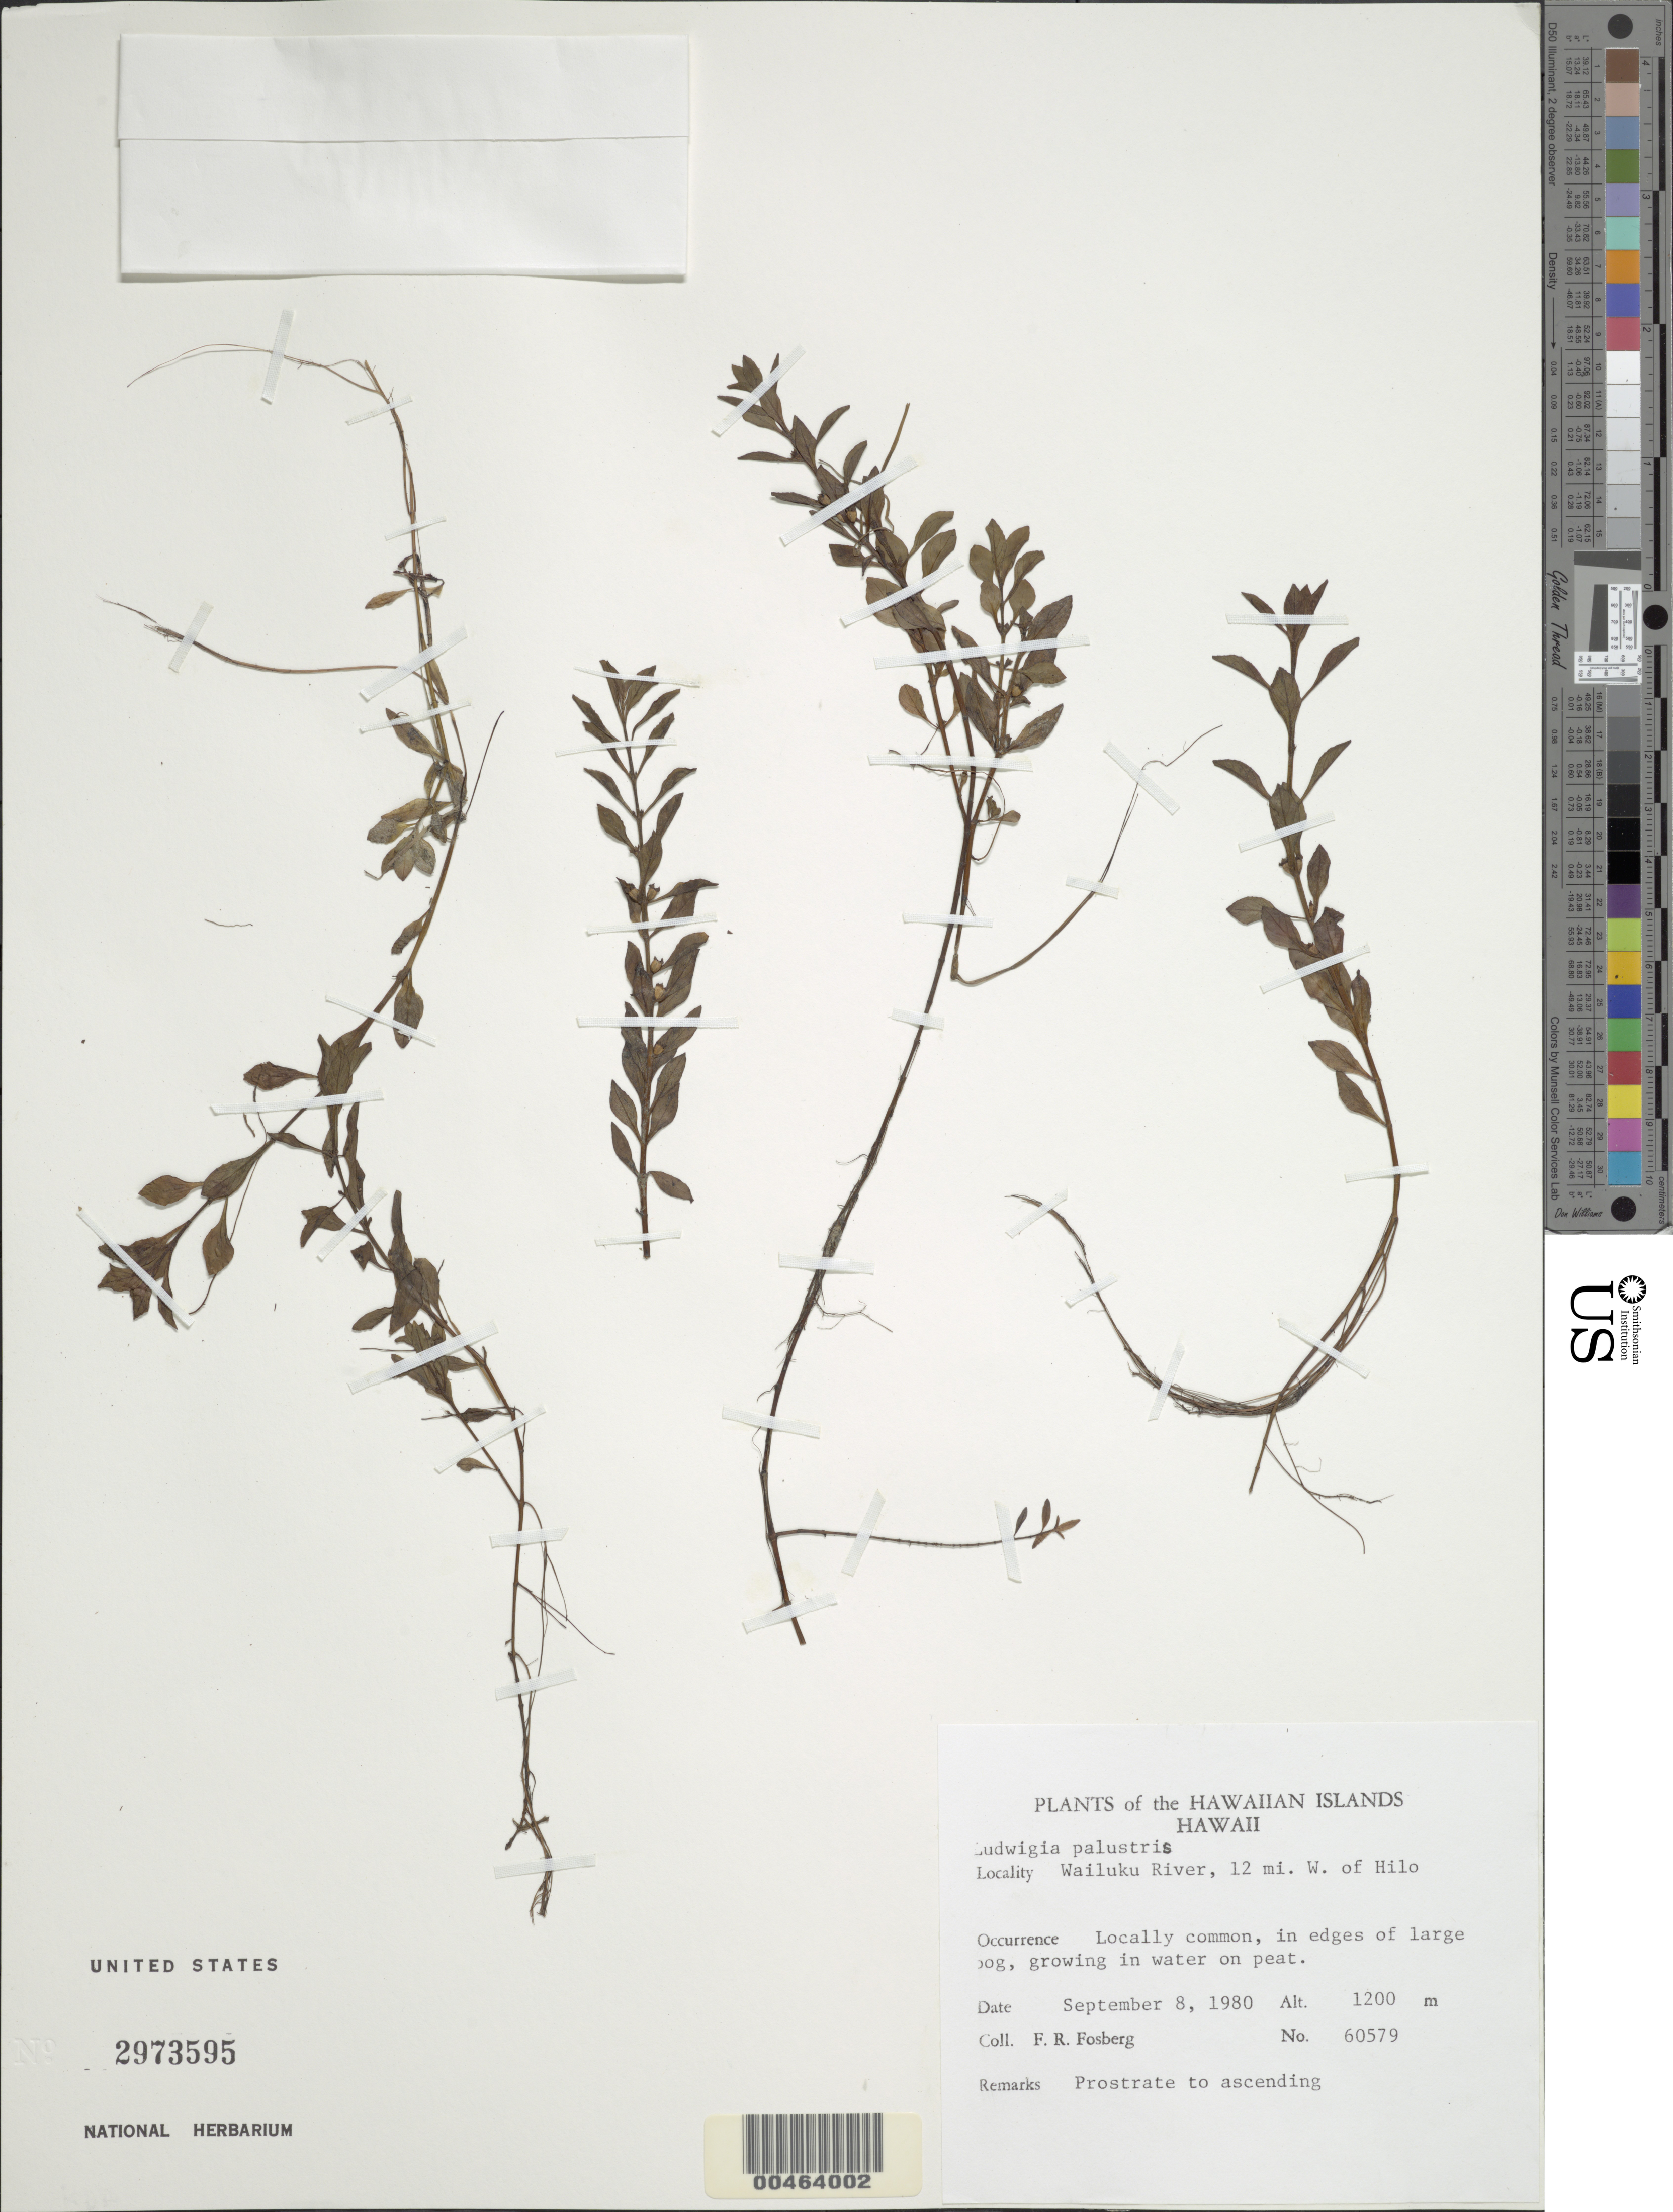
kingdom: Plantae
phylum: Tracheophyta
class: Magnoliopsida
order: Myrtales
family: Onagraceae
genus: Ludwigia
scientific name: Ludwigia palustris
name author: (L.) Elliott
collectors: F. R. Fosberg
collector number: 60579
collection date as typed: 8 Sep 1980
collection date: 1980-09-08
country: United States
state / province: Hawaii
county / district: Hawaii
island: Hawaii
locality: Wailuku River, 12 miles west of Hilo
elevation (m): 1200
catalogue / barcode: US 2973595